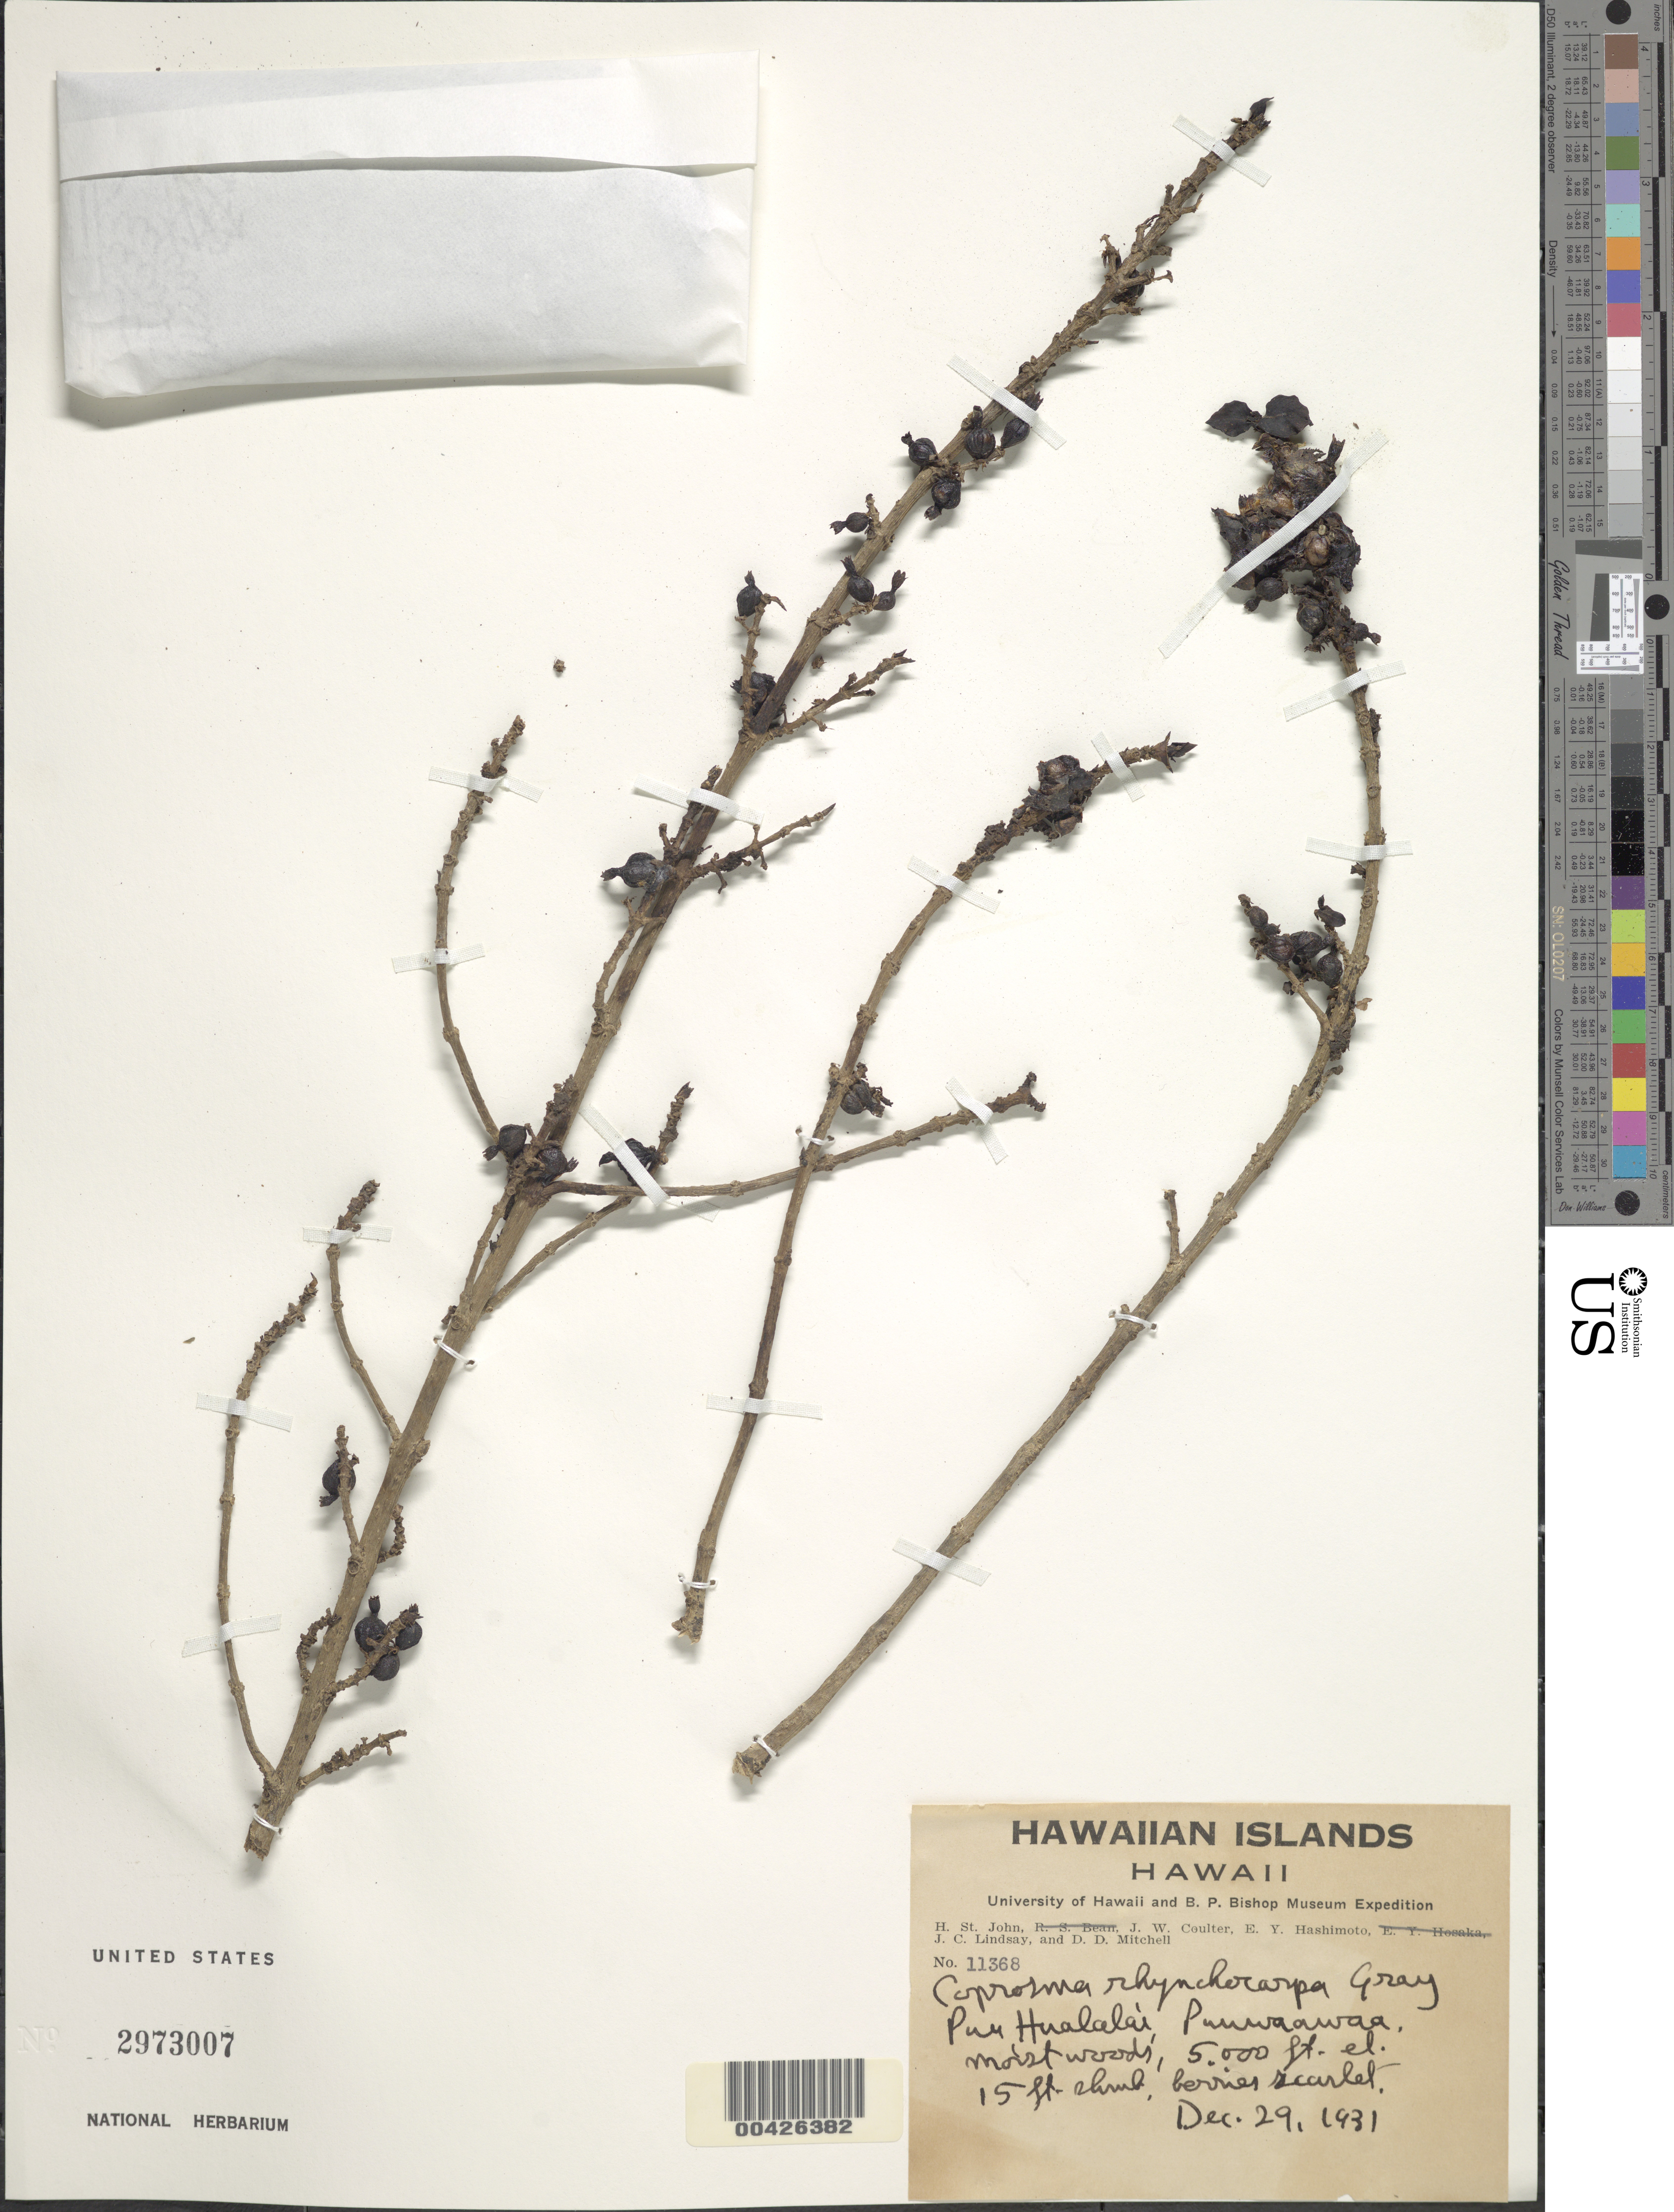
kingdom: Plantae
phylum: Tracheophyta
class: Magnoliopsida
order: Gentianales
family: Rubiaceae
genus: Coprosma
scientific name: Coprosma rhynchocarpa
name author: A. Gray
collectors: H. St. John, J. W. Coulter & E. Hashimoto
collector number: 11368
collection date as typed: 29 Dec 1931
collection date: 1931-12-29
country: United States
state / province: Hawaii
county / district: Hawaii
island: Hawaii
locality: Pu'u Hualalai, Pu'uwa'awa'a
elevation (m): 1524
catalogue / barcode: US 2973007